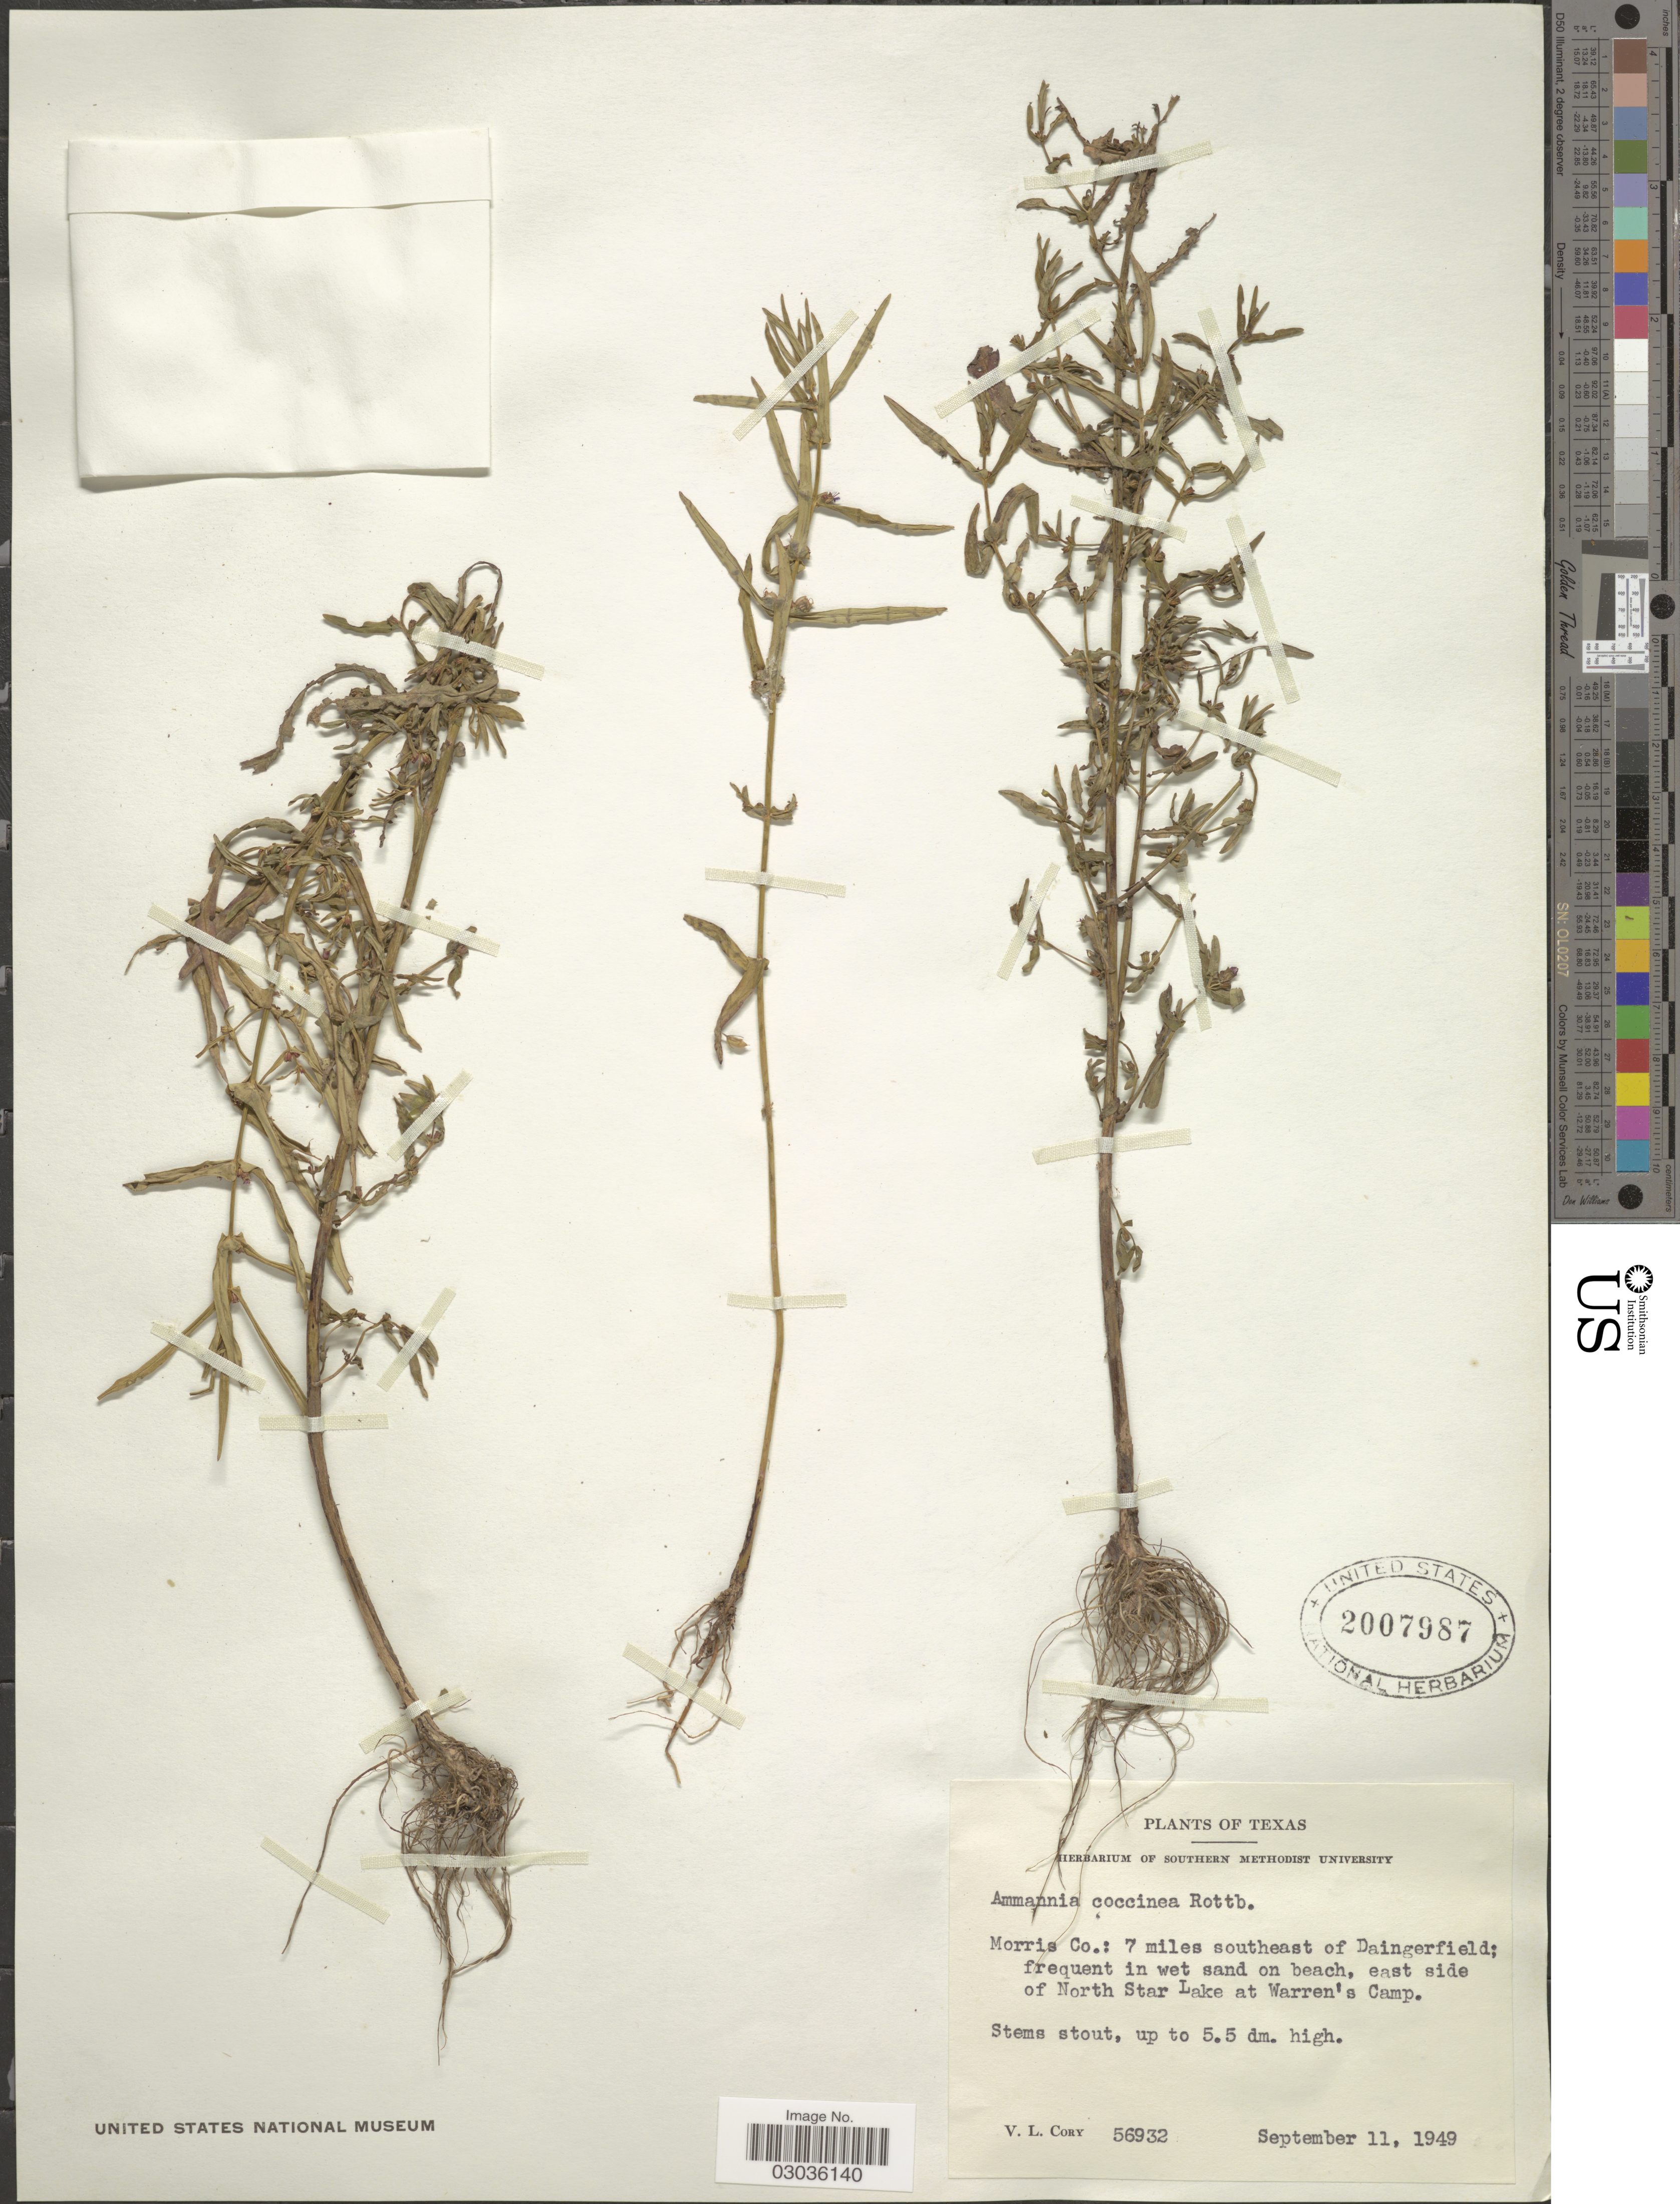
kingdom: Plantae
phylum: Tracheophyta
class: Magnoliopsida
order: Myrtales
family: Lythraceae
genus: Ammannia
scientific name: Ammannia coccinea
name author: Rottb.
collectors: V. Cory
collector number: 56932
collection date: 1949-09-11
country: United States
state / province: Texas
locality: Morris Co.: 7 miles southeast of Daingerfield; frequent in wet sand on beach, east side of North Star Lake at Warren's Camp.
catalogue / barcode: US 2007987